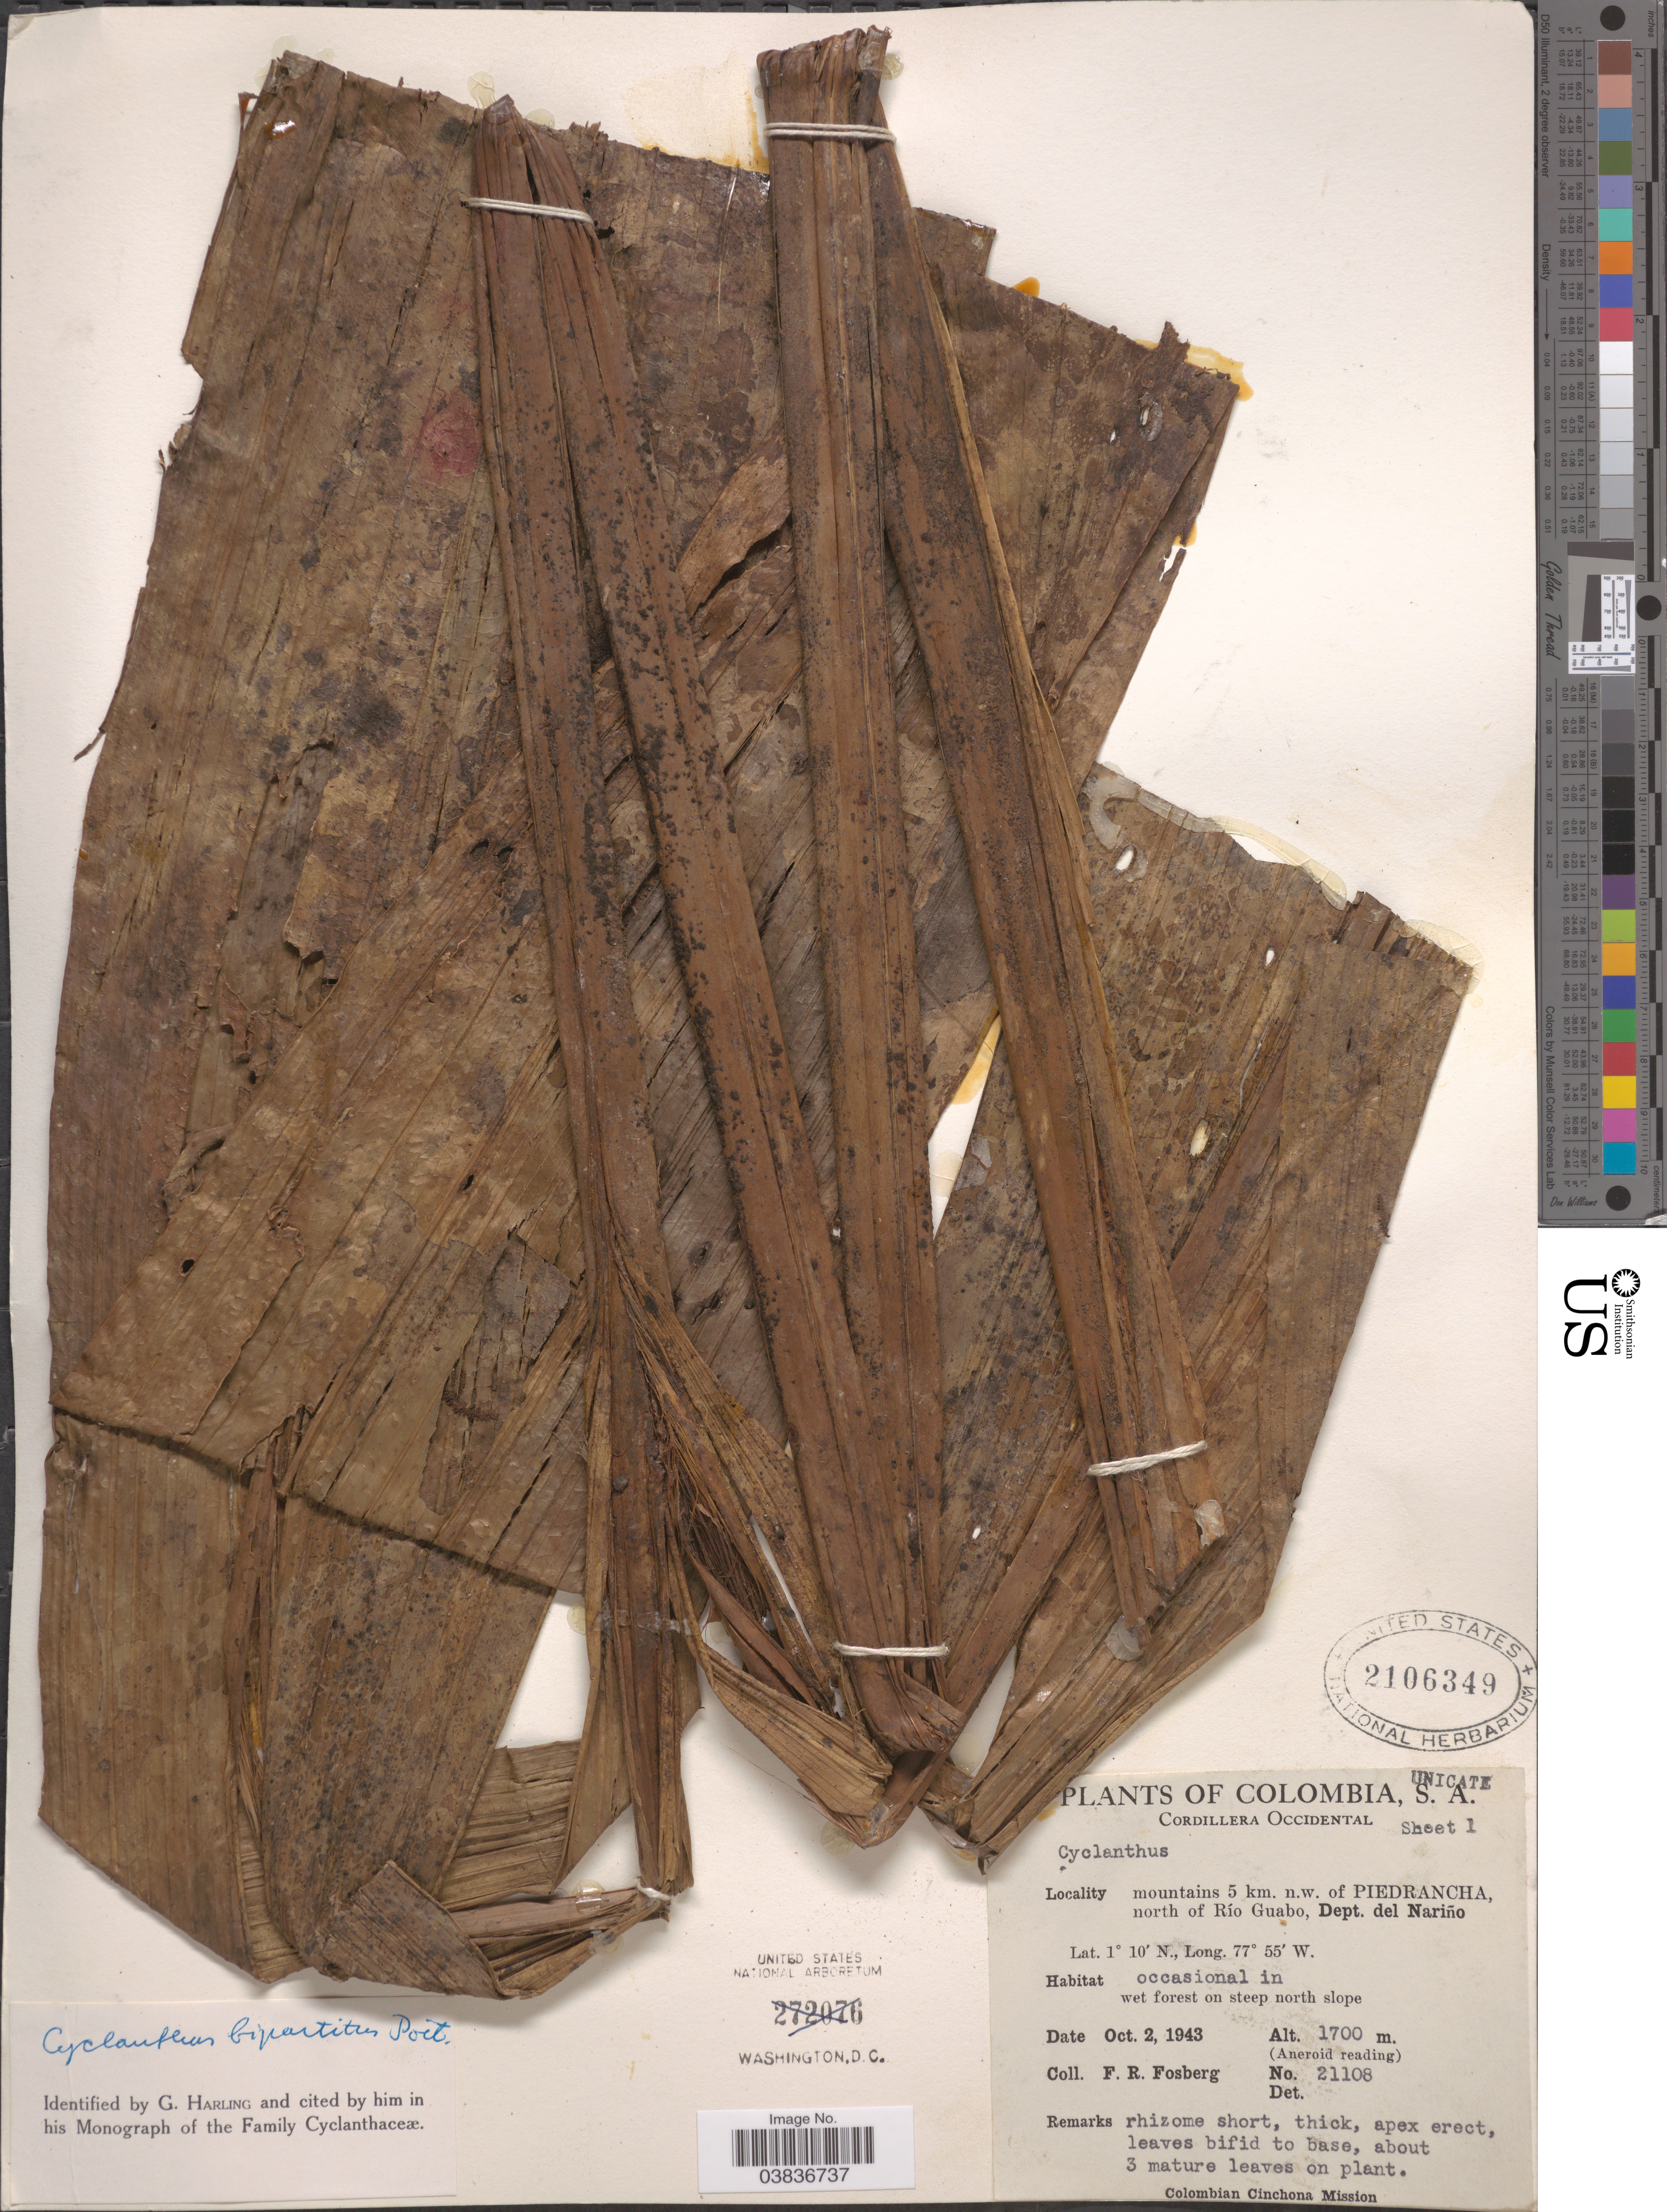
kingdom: Plantae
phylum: Tracheophyta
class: Liliopsida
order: Pandanales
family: Cyclanthaceae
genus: Cyclanthus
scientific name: Cyclanthus bipartitus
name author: Poit. ex A. Rich.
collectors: F. R. Fosberg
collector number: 21108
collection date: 1943-10-02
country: Colombia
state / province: Nariño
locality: Cordillera Occidental. Mountains 5 km. n.w. of Piedrancha, north of Río Guabo, Dept. del Nariño. On steep north slope.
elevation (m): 1700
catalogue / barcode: US 2106349